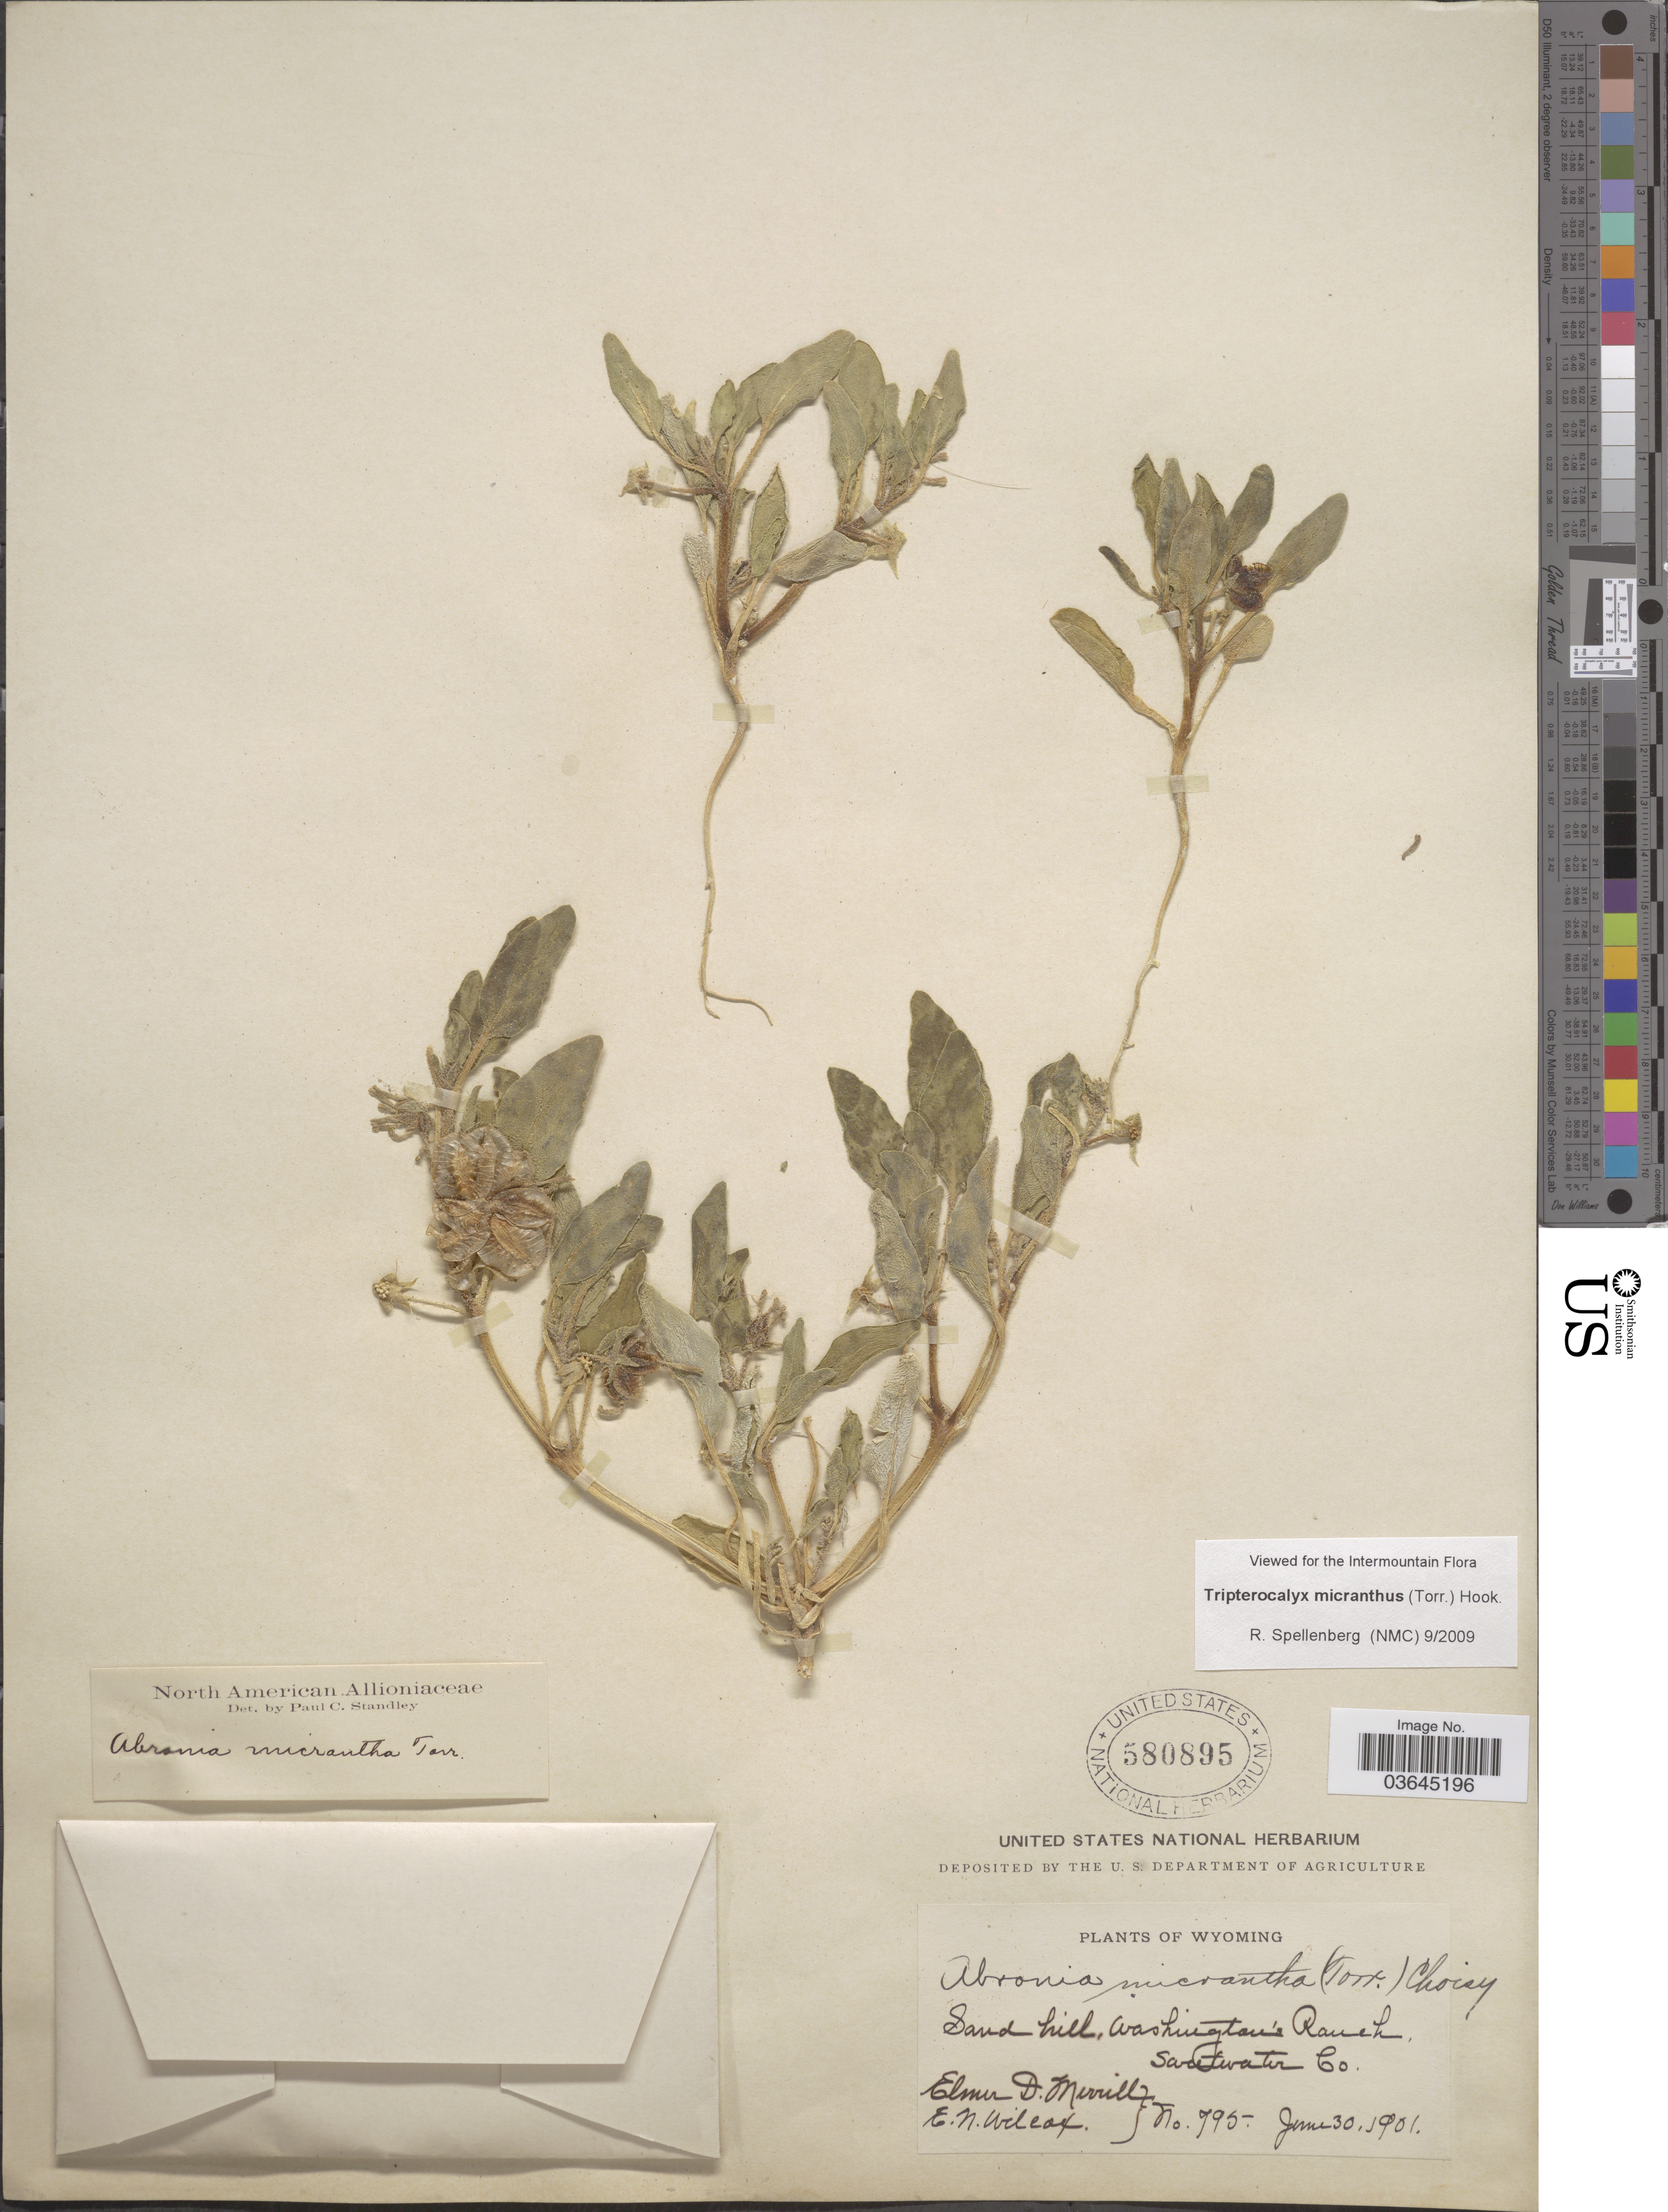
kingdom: Plantae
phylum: Tracheophyta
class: Magnoliopsida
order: Caryophyllales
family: Nyctaginaceae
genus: Tripterocalyx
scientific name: Tripterocalyx micranthus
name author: (Torr.) Hook.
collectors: E. D. Merrill & E. Wilcox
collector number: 795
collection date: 1901-06-30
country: United States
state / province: Wyoming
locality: Sand hill, Washington's Ranch, Sweetwater Co.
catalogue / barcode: US 580895